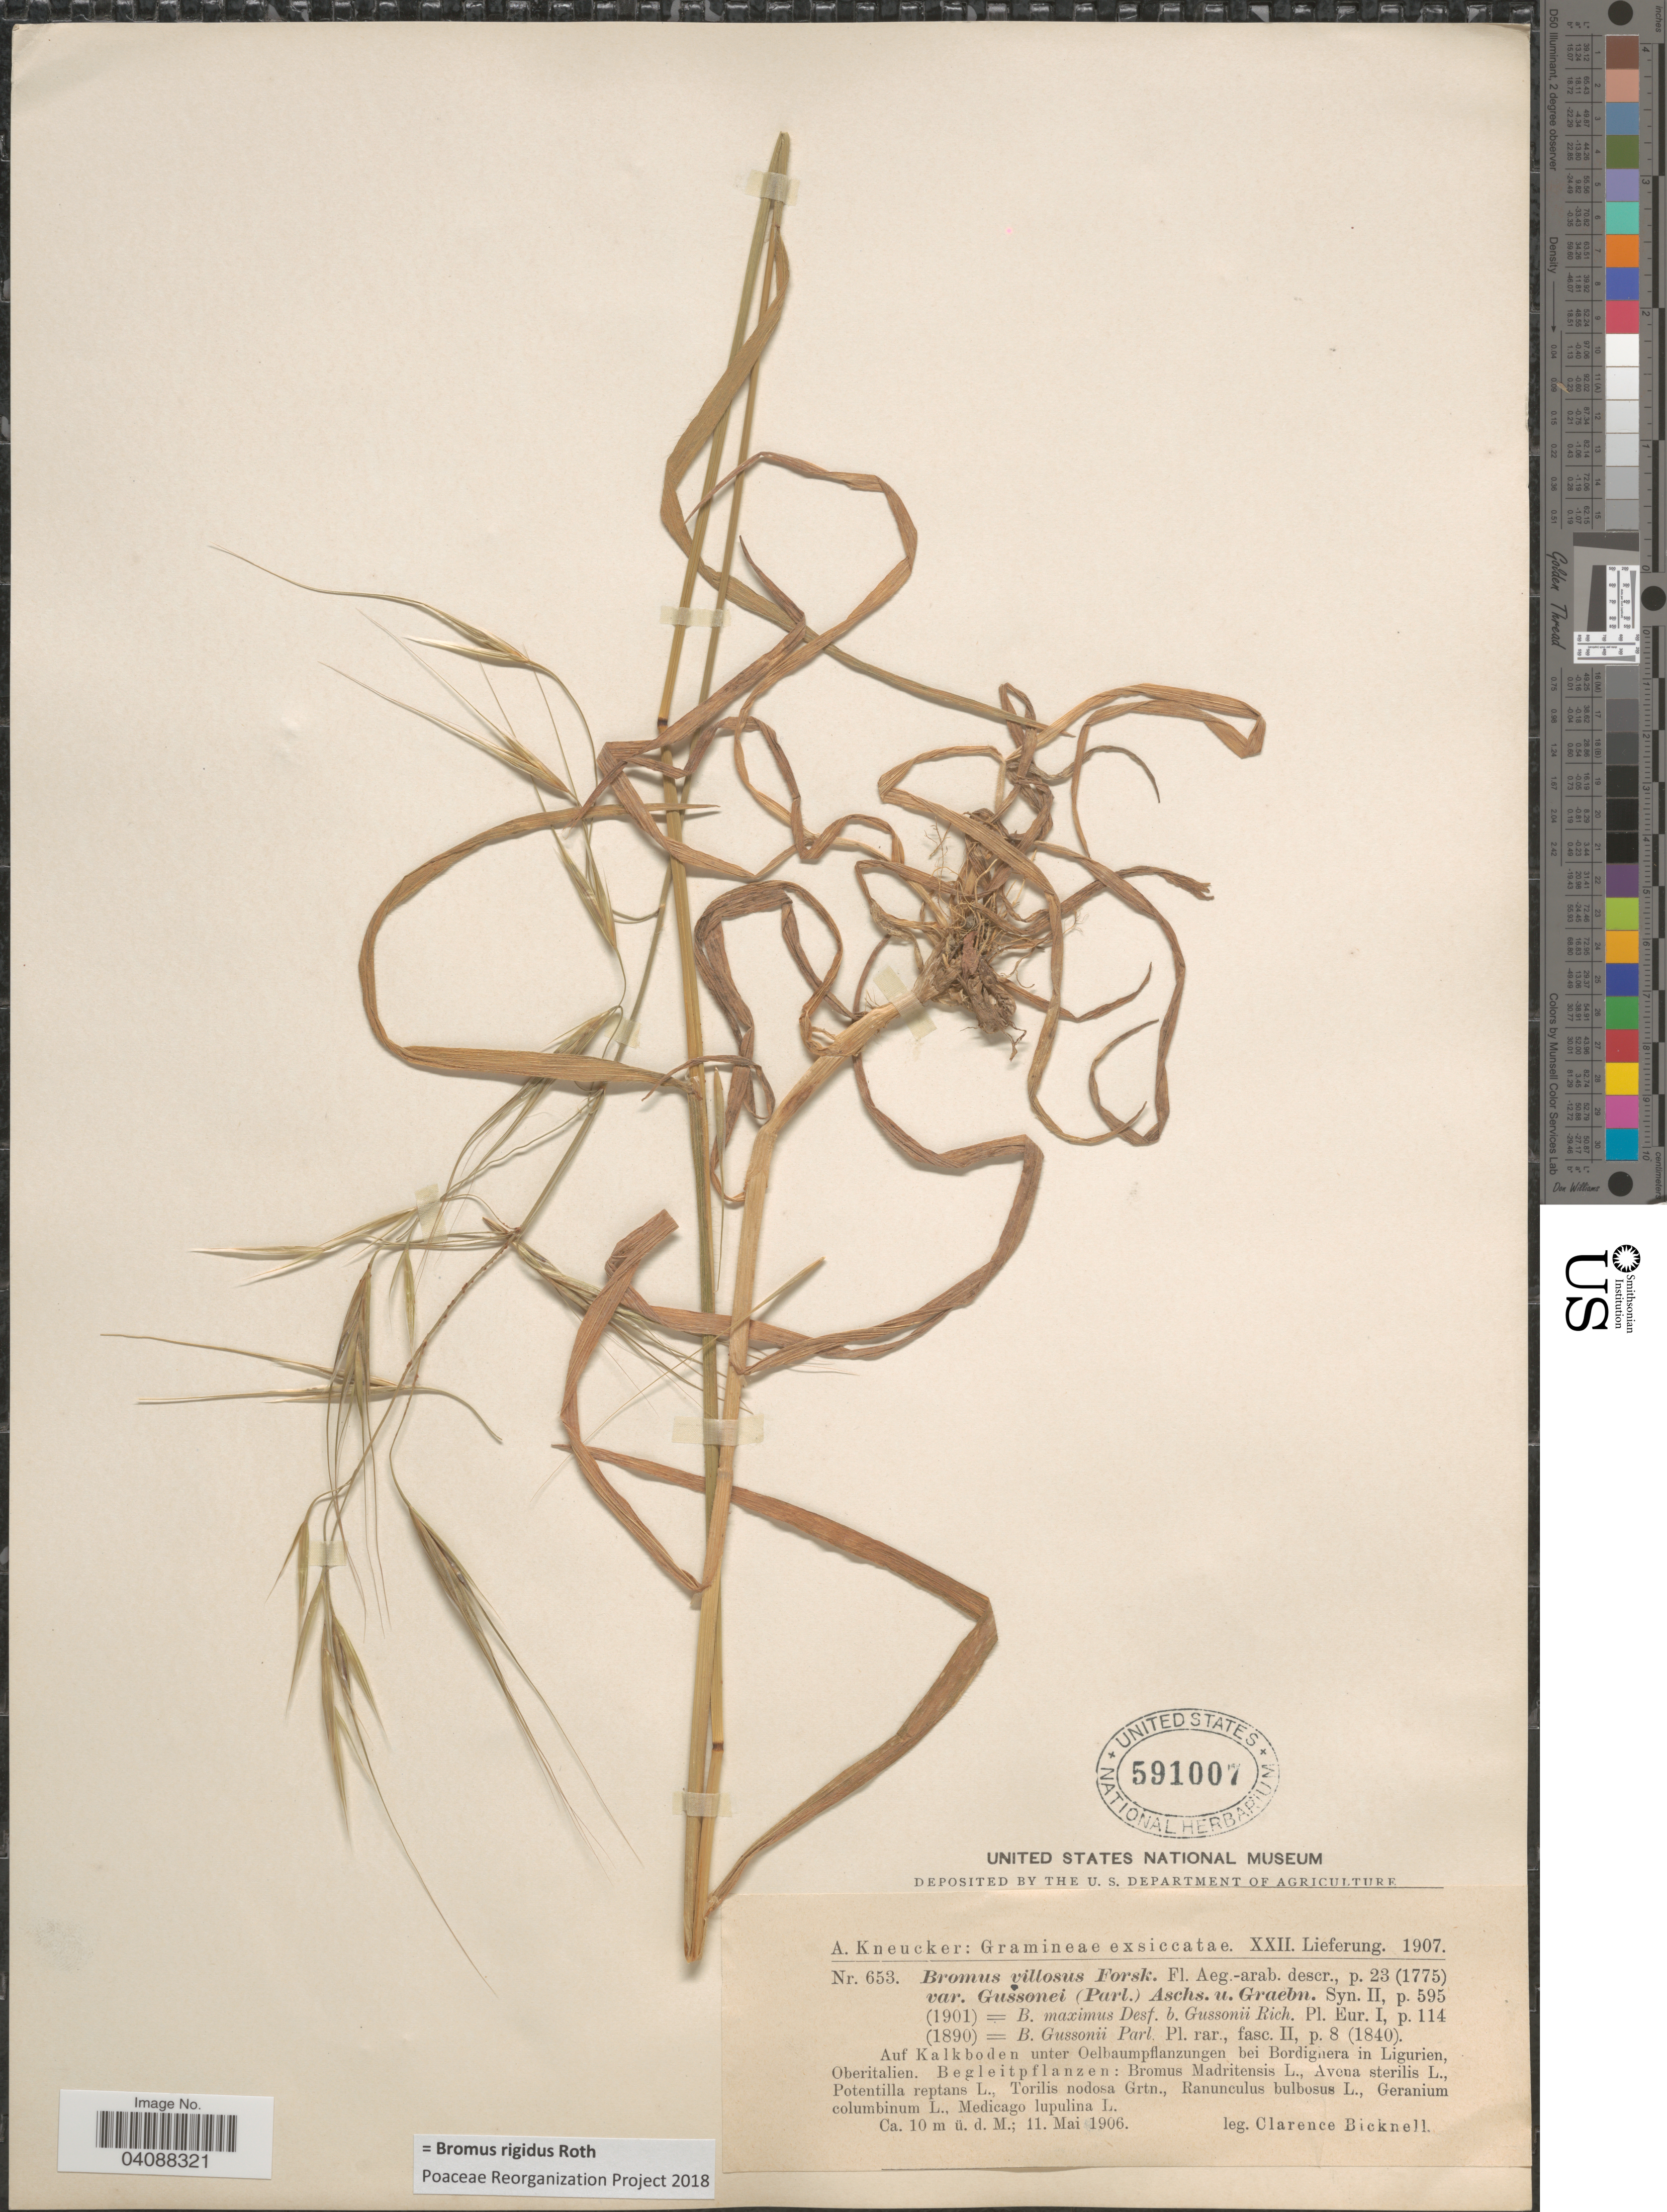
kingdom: Plantae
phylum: Tracheophyta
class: Liliopsida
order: Poales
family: Poaceae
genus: Bromus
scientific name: Bromus rigidus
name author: Roth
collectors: C. Bicknell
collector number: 653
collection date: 1906-05-11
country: Italy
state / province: Liguria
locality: Auf Kalkboden unter Oelbaumpflanzungen bei Bordignera in Ligurien, Oberitalien.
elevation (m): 10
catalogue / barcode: US 591007